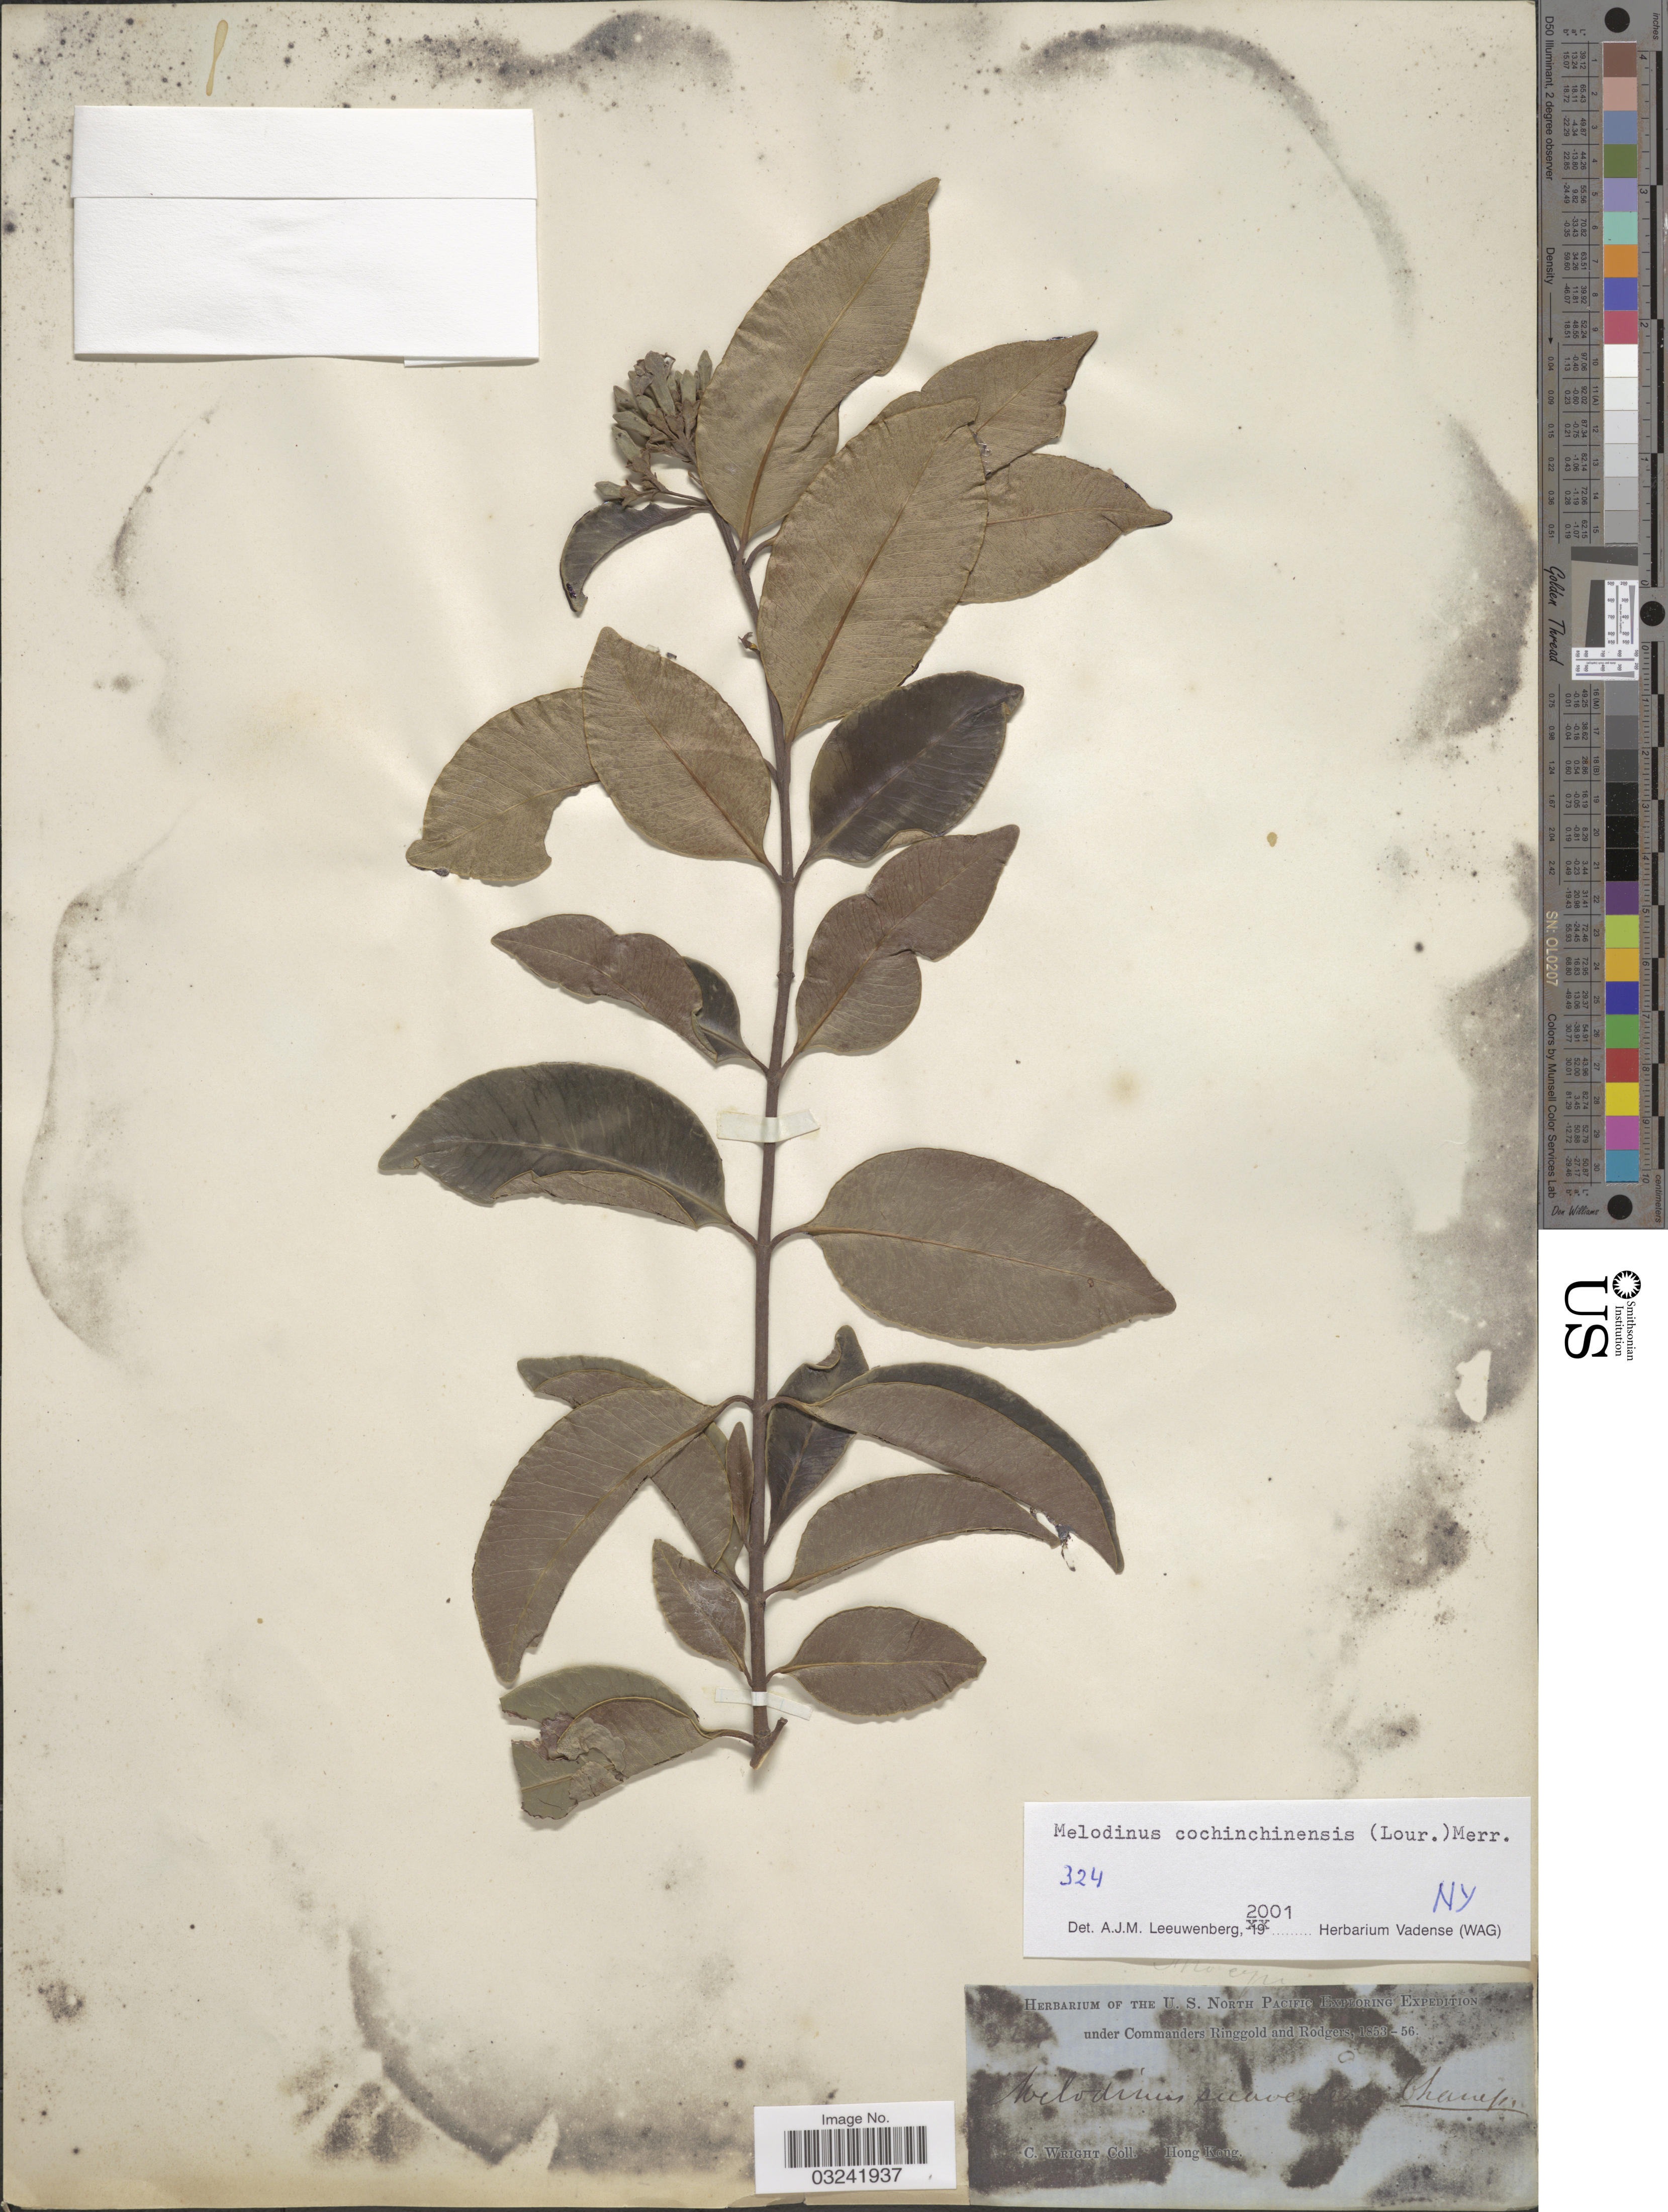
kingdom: Plantae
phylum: Tracheophyta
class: Magnoliopsida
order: Gentianales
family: Apocynaceae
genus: Melodinus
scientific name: Melodinus cochinchinensis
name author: (Lour.) Merr.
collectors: C. Wright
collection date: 1853/1856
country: China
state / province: Hong Kong